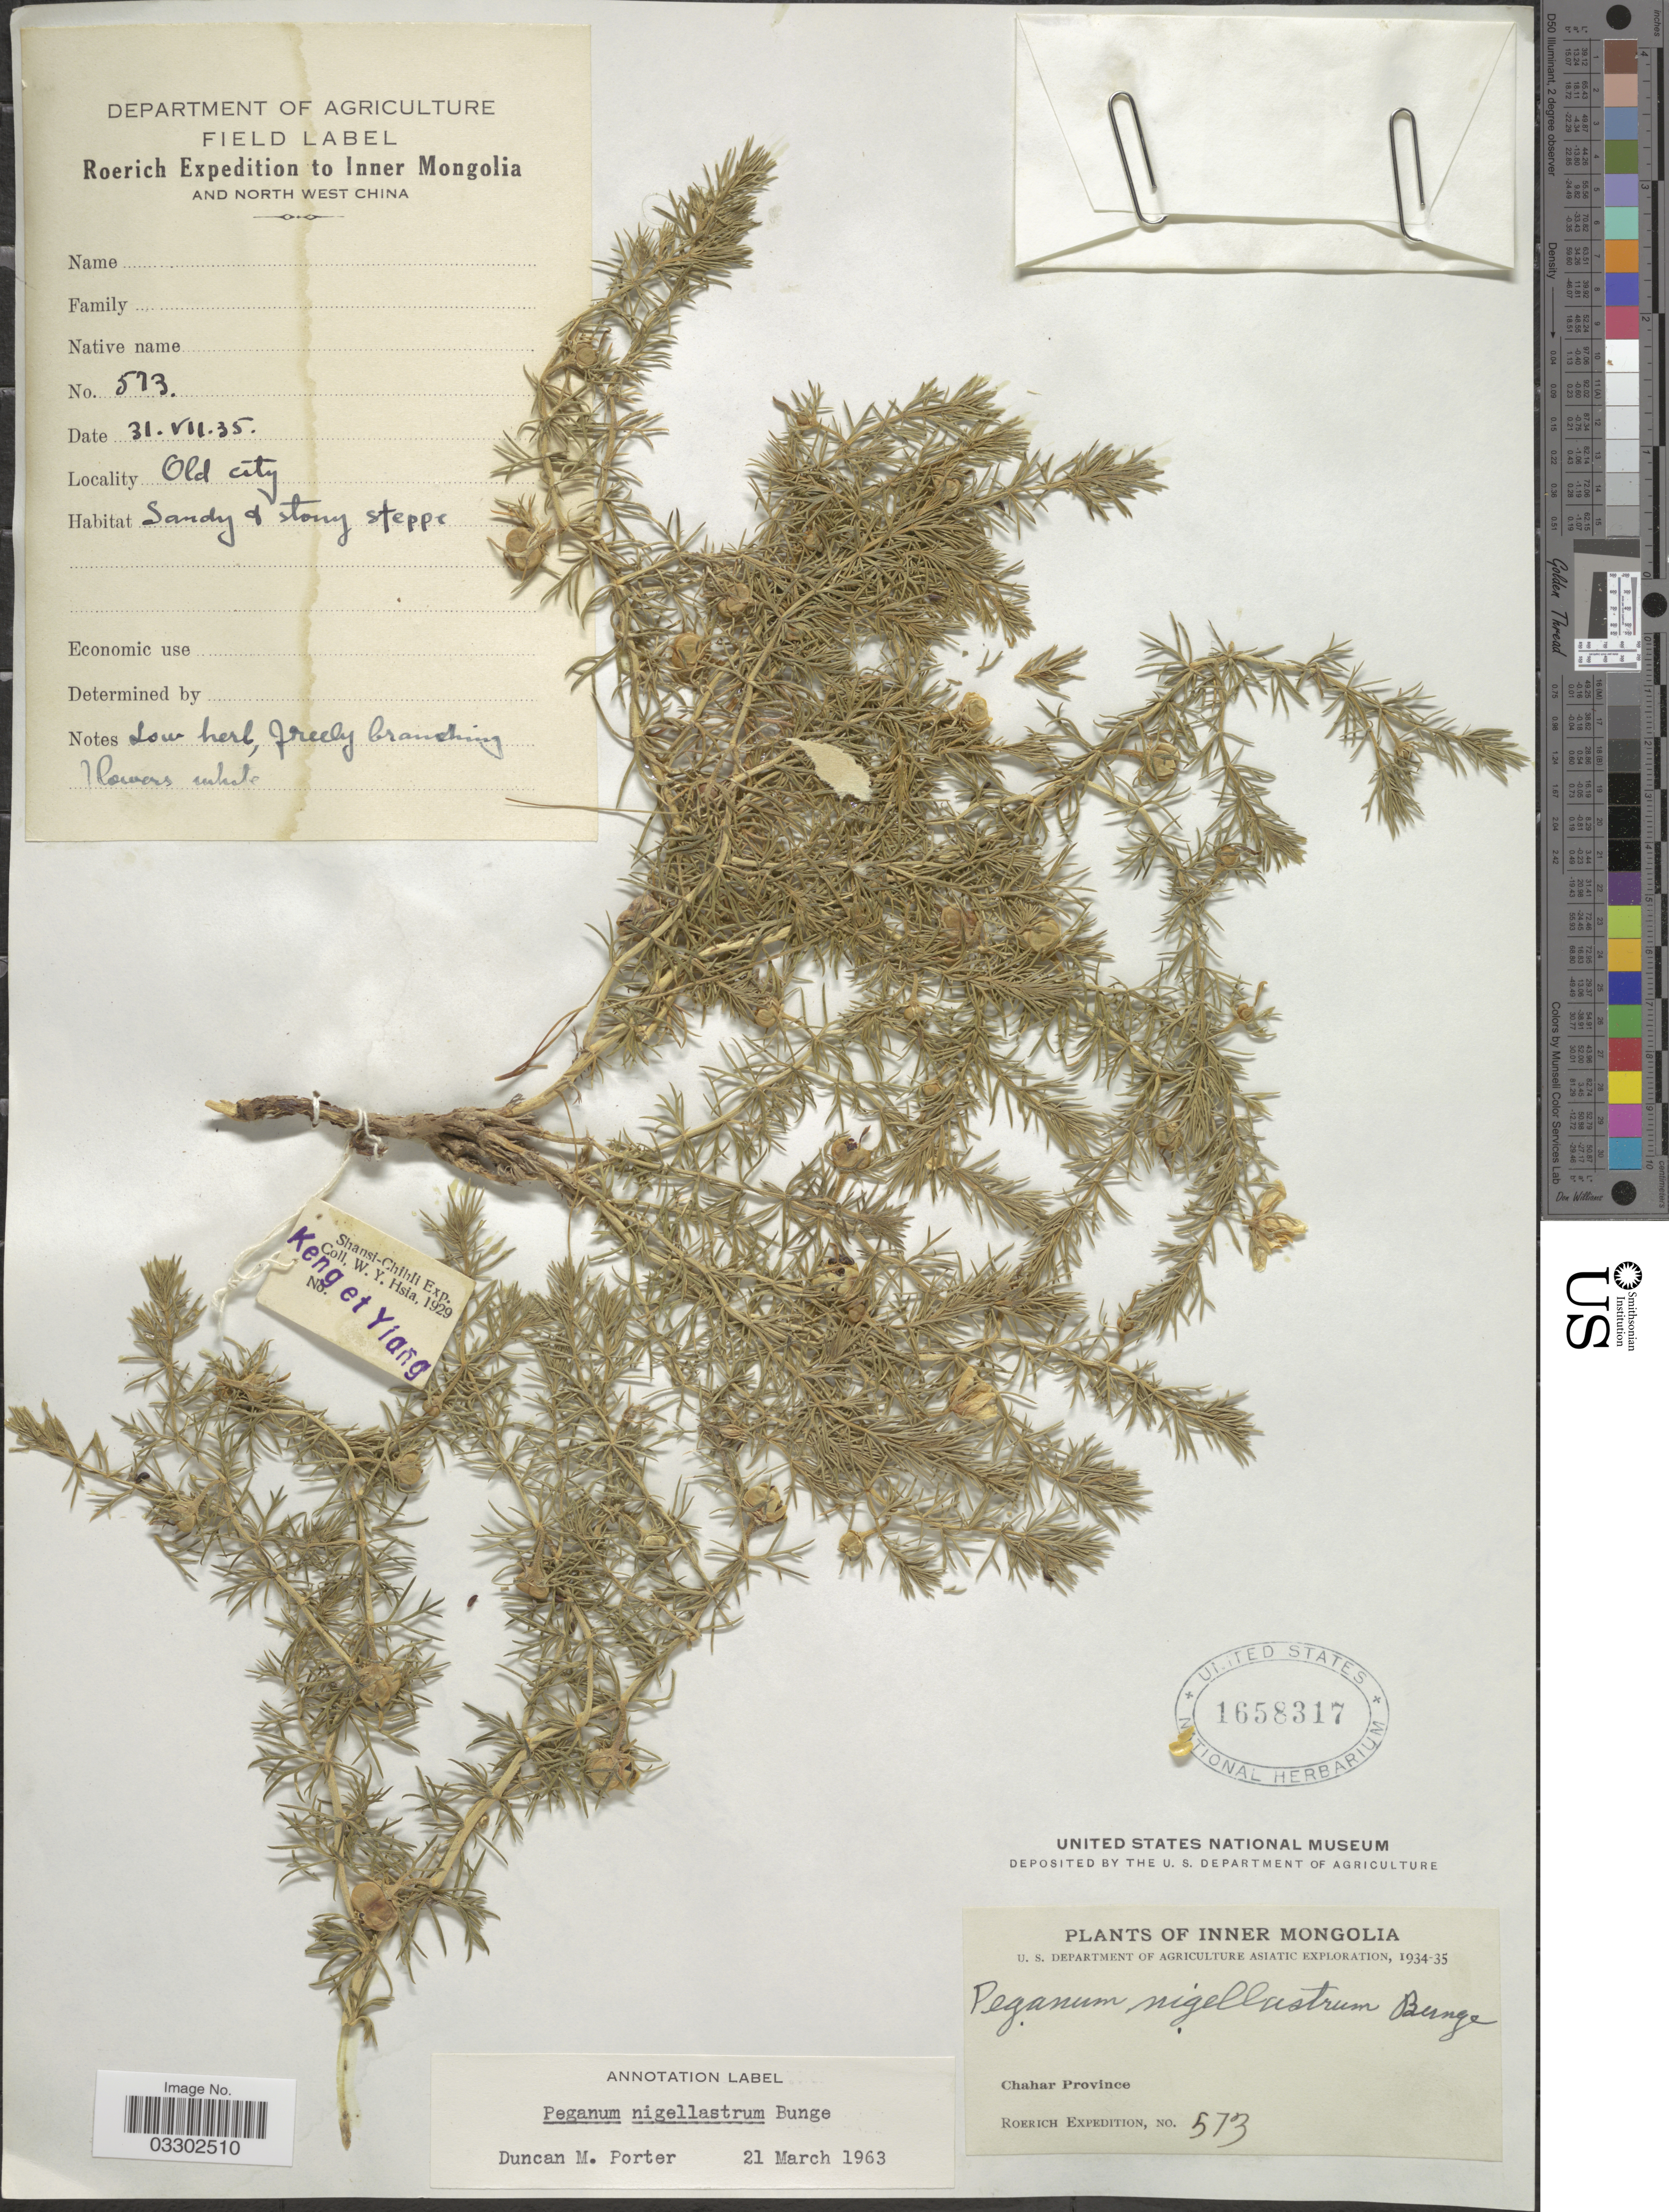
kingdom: Plantae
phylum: Tracheophyta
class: Magnoliopsida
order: Sapindales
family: Tetradiclidaceae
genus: Peganum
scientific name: Peganum nigellastrum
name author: Bunge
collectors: Roerich Expedition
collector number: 573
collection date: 1935-07-31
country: China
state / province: Nei Monggol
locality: Inner Mongolia and North West China. Old city. Chahar Province.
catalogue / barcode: US 1658317